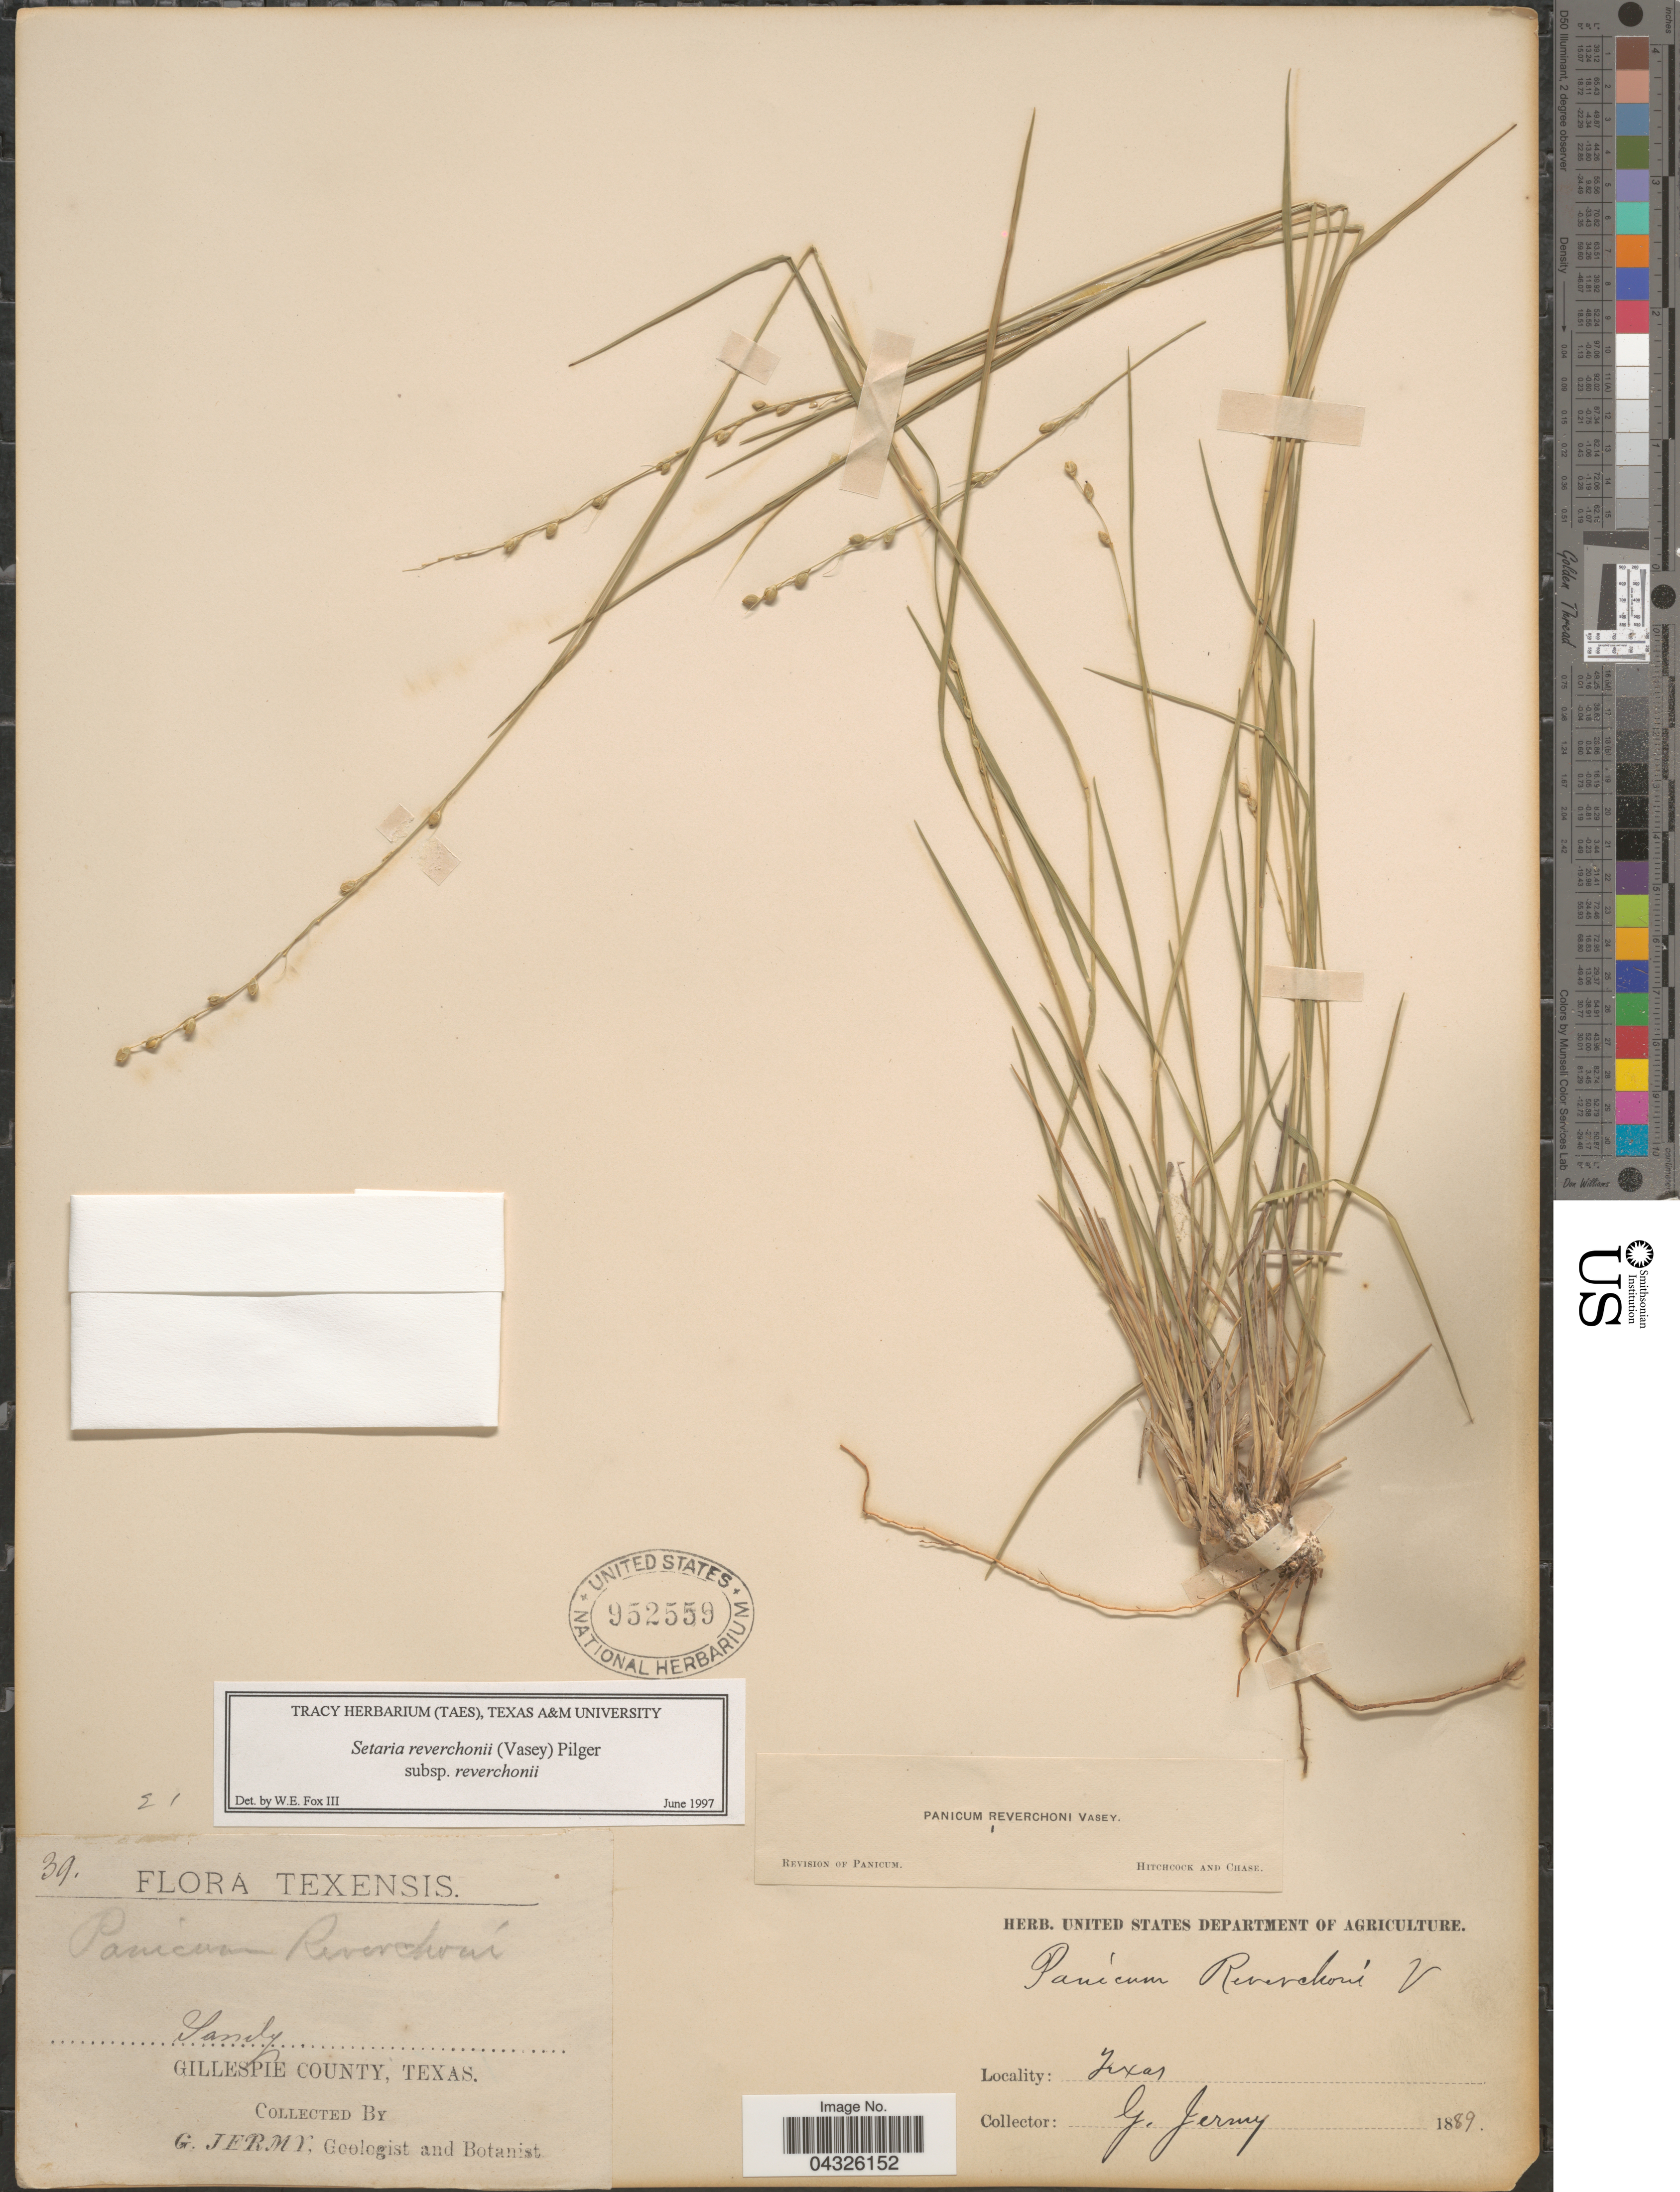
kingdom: Plantae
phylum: Tracheophyta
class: Liliopsida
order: Poales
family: Poaceae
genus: Panicum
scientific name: Panicum reverchoni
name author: Vasey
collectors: G. Jermy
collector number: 39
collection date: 1889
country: United States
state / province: Texas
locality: Gillespie County.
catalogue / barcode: US 952559